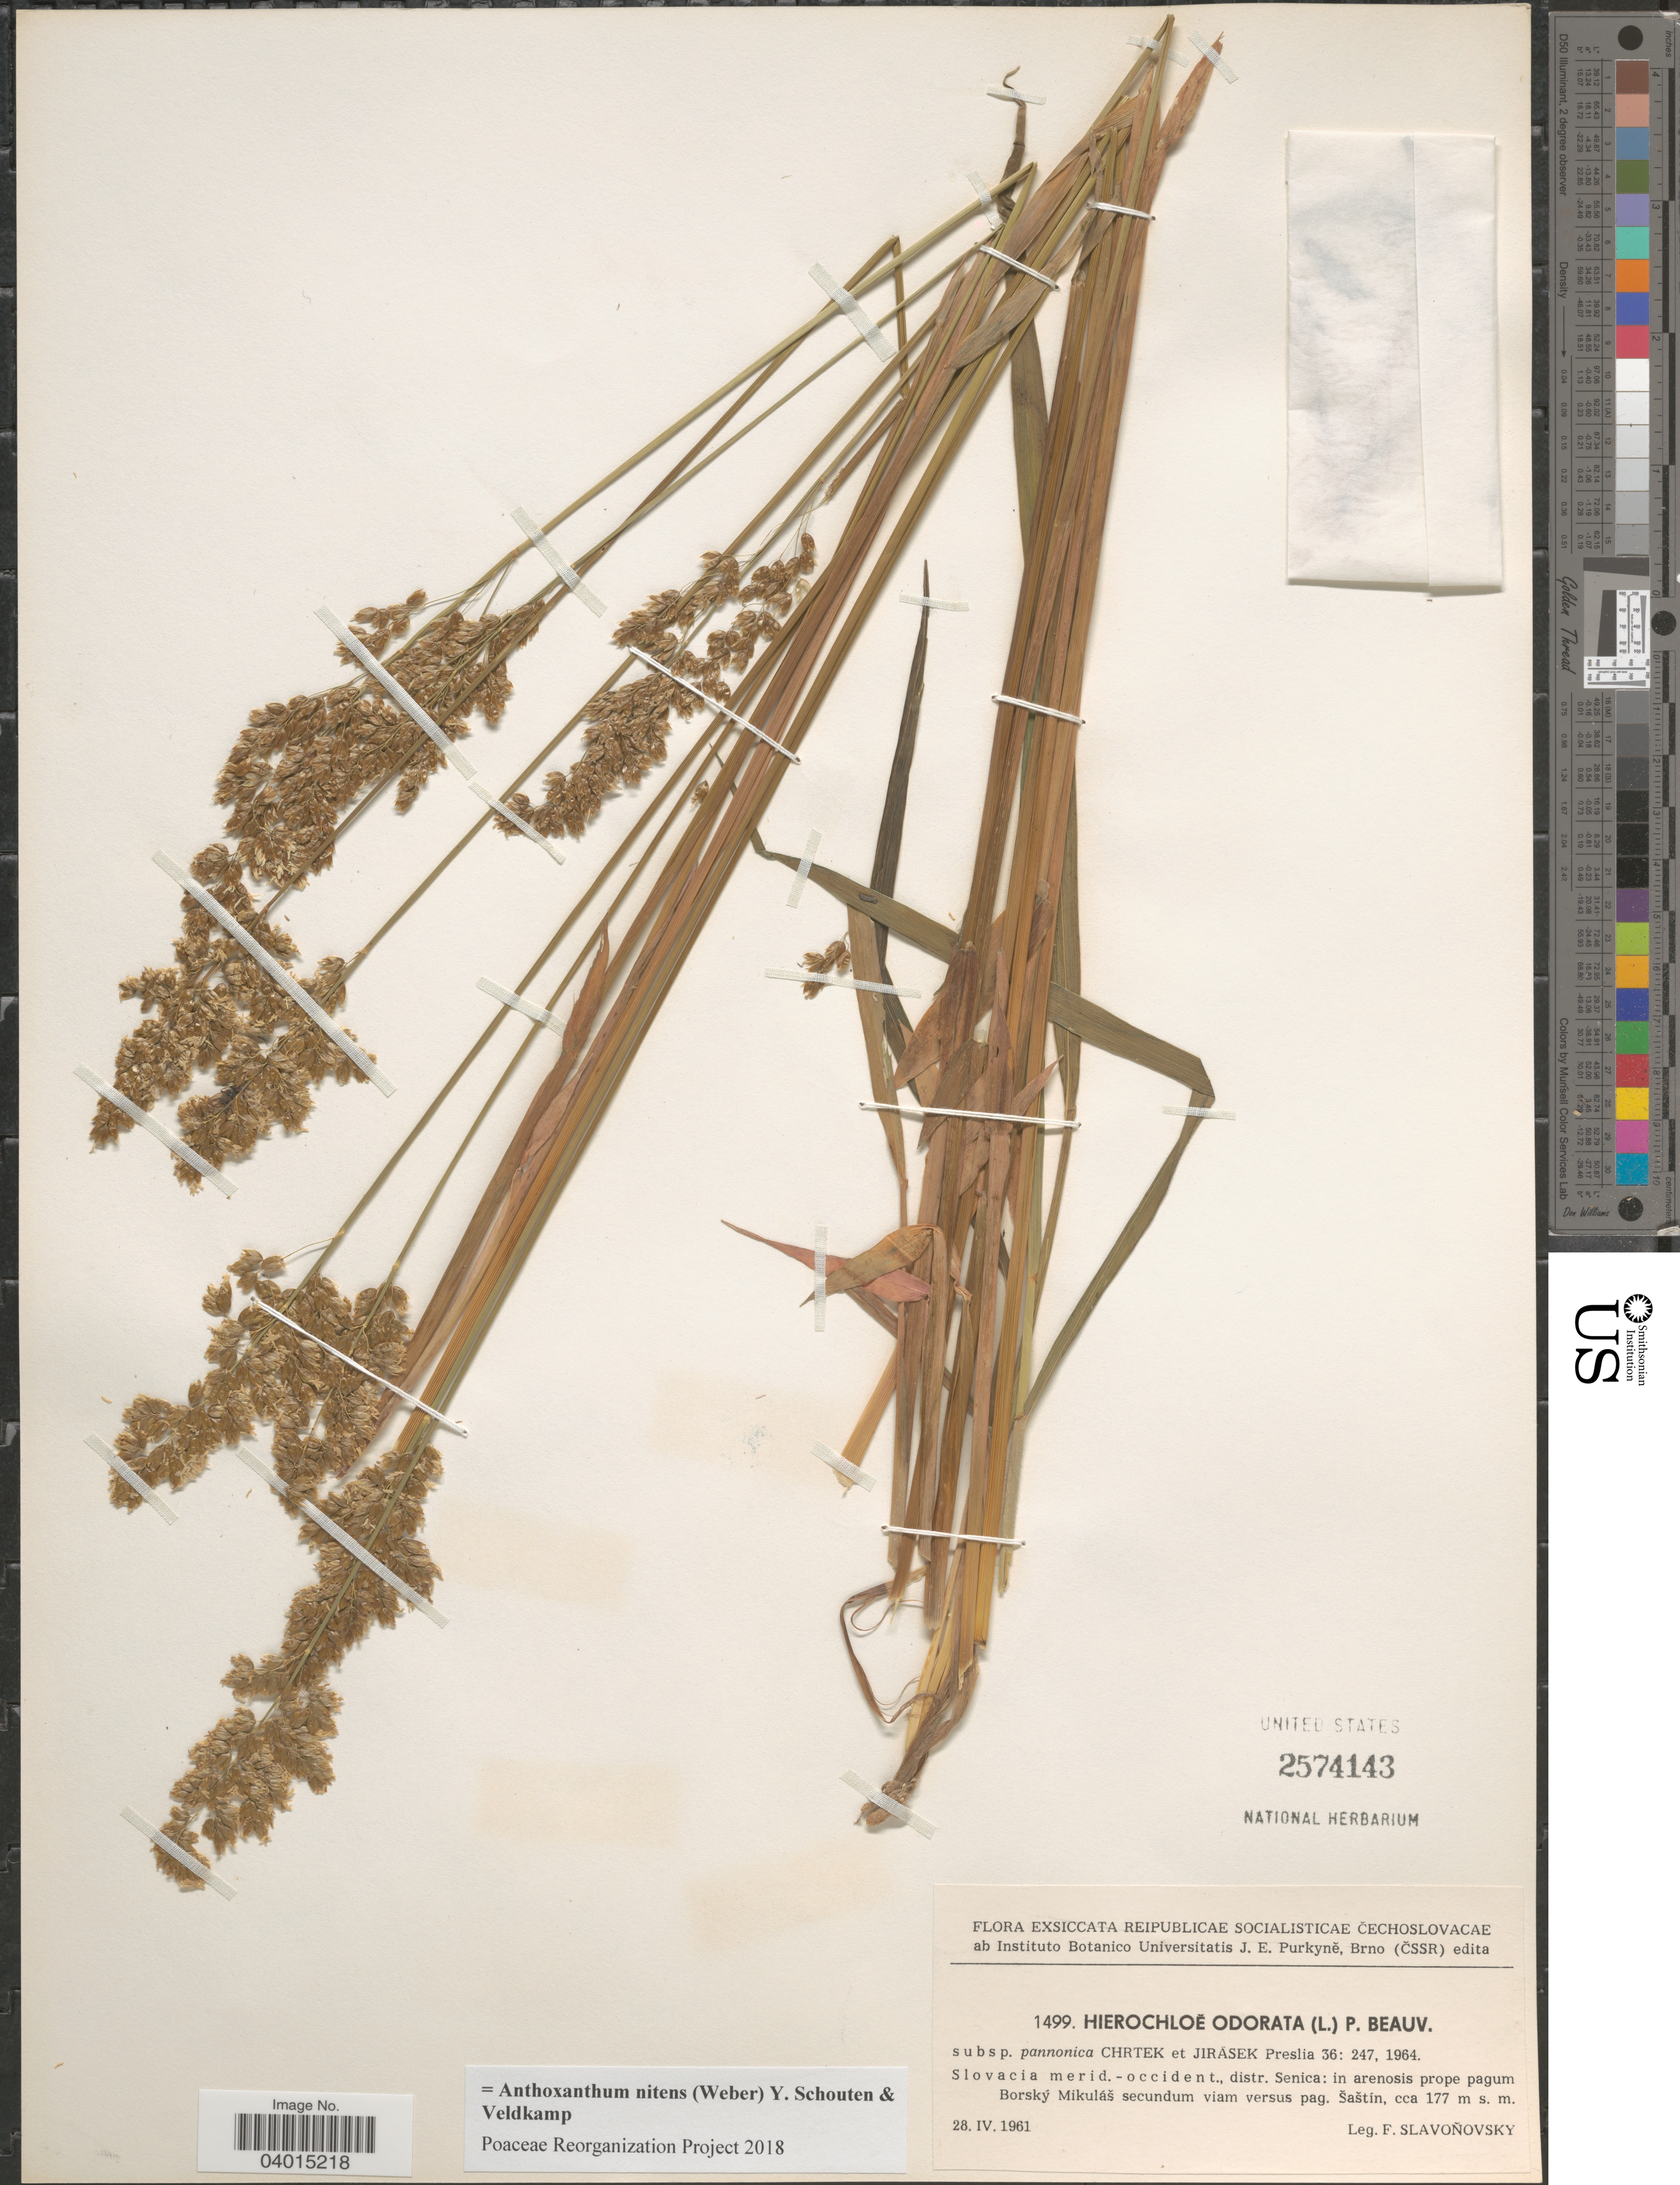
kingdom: Plantae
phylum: Tracheophyta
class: Liliopsida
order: Poales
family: Poaceae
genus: Anthoxanthum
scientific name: Anthoxanthum nitens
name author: (G.H. Weber) R.T.A. Schouten & Veldkamp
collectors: F. Slavonovsky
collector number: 1499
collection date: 1961-04-28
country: Slovakia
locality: Reipublicae Socialisticae Čechoslovacae. Slovacia merid. - occident., distr. Senica: in arenosis prope pagum borský Mikuláš secundum viam versus pag. Šaštín.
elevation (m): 177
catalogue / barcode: US 2574143